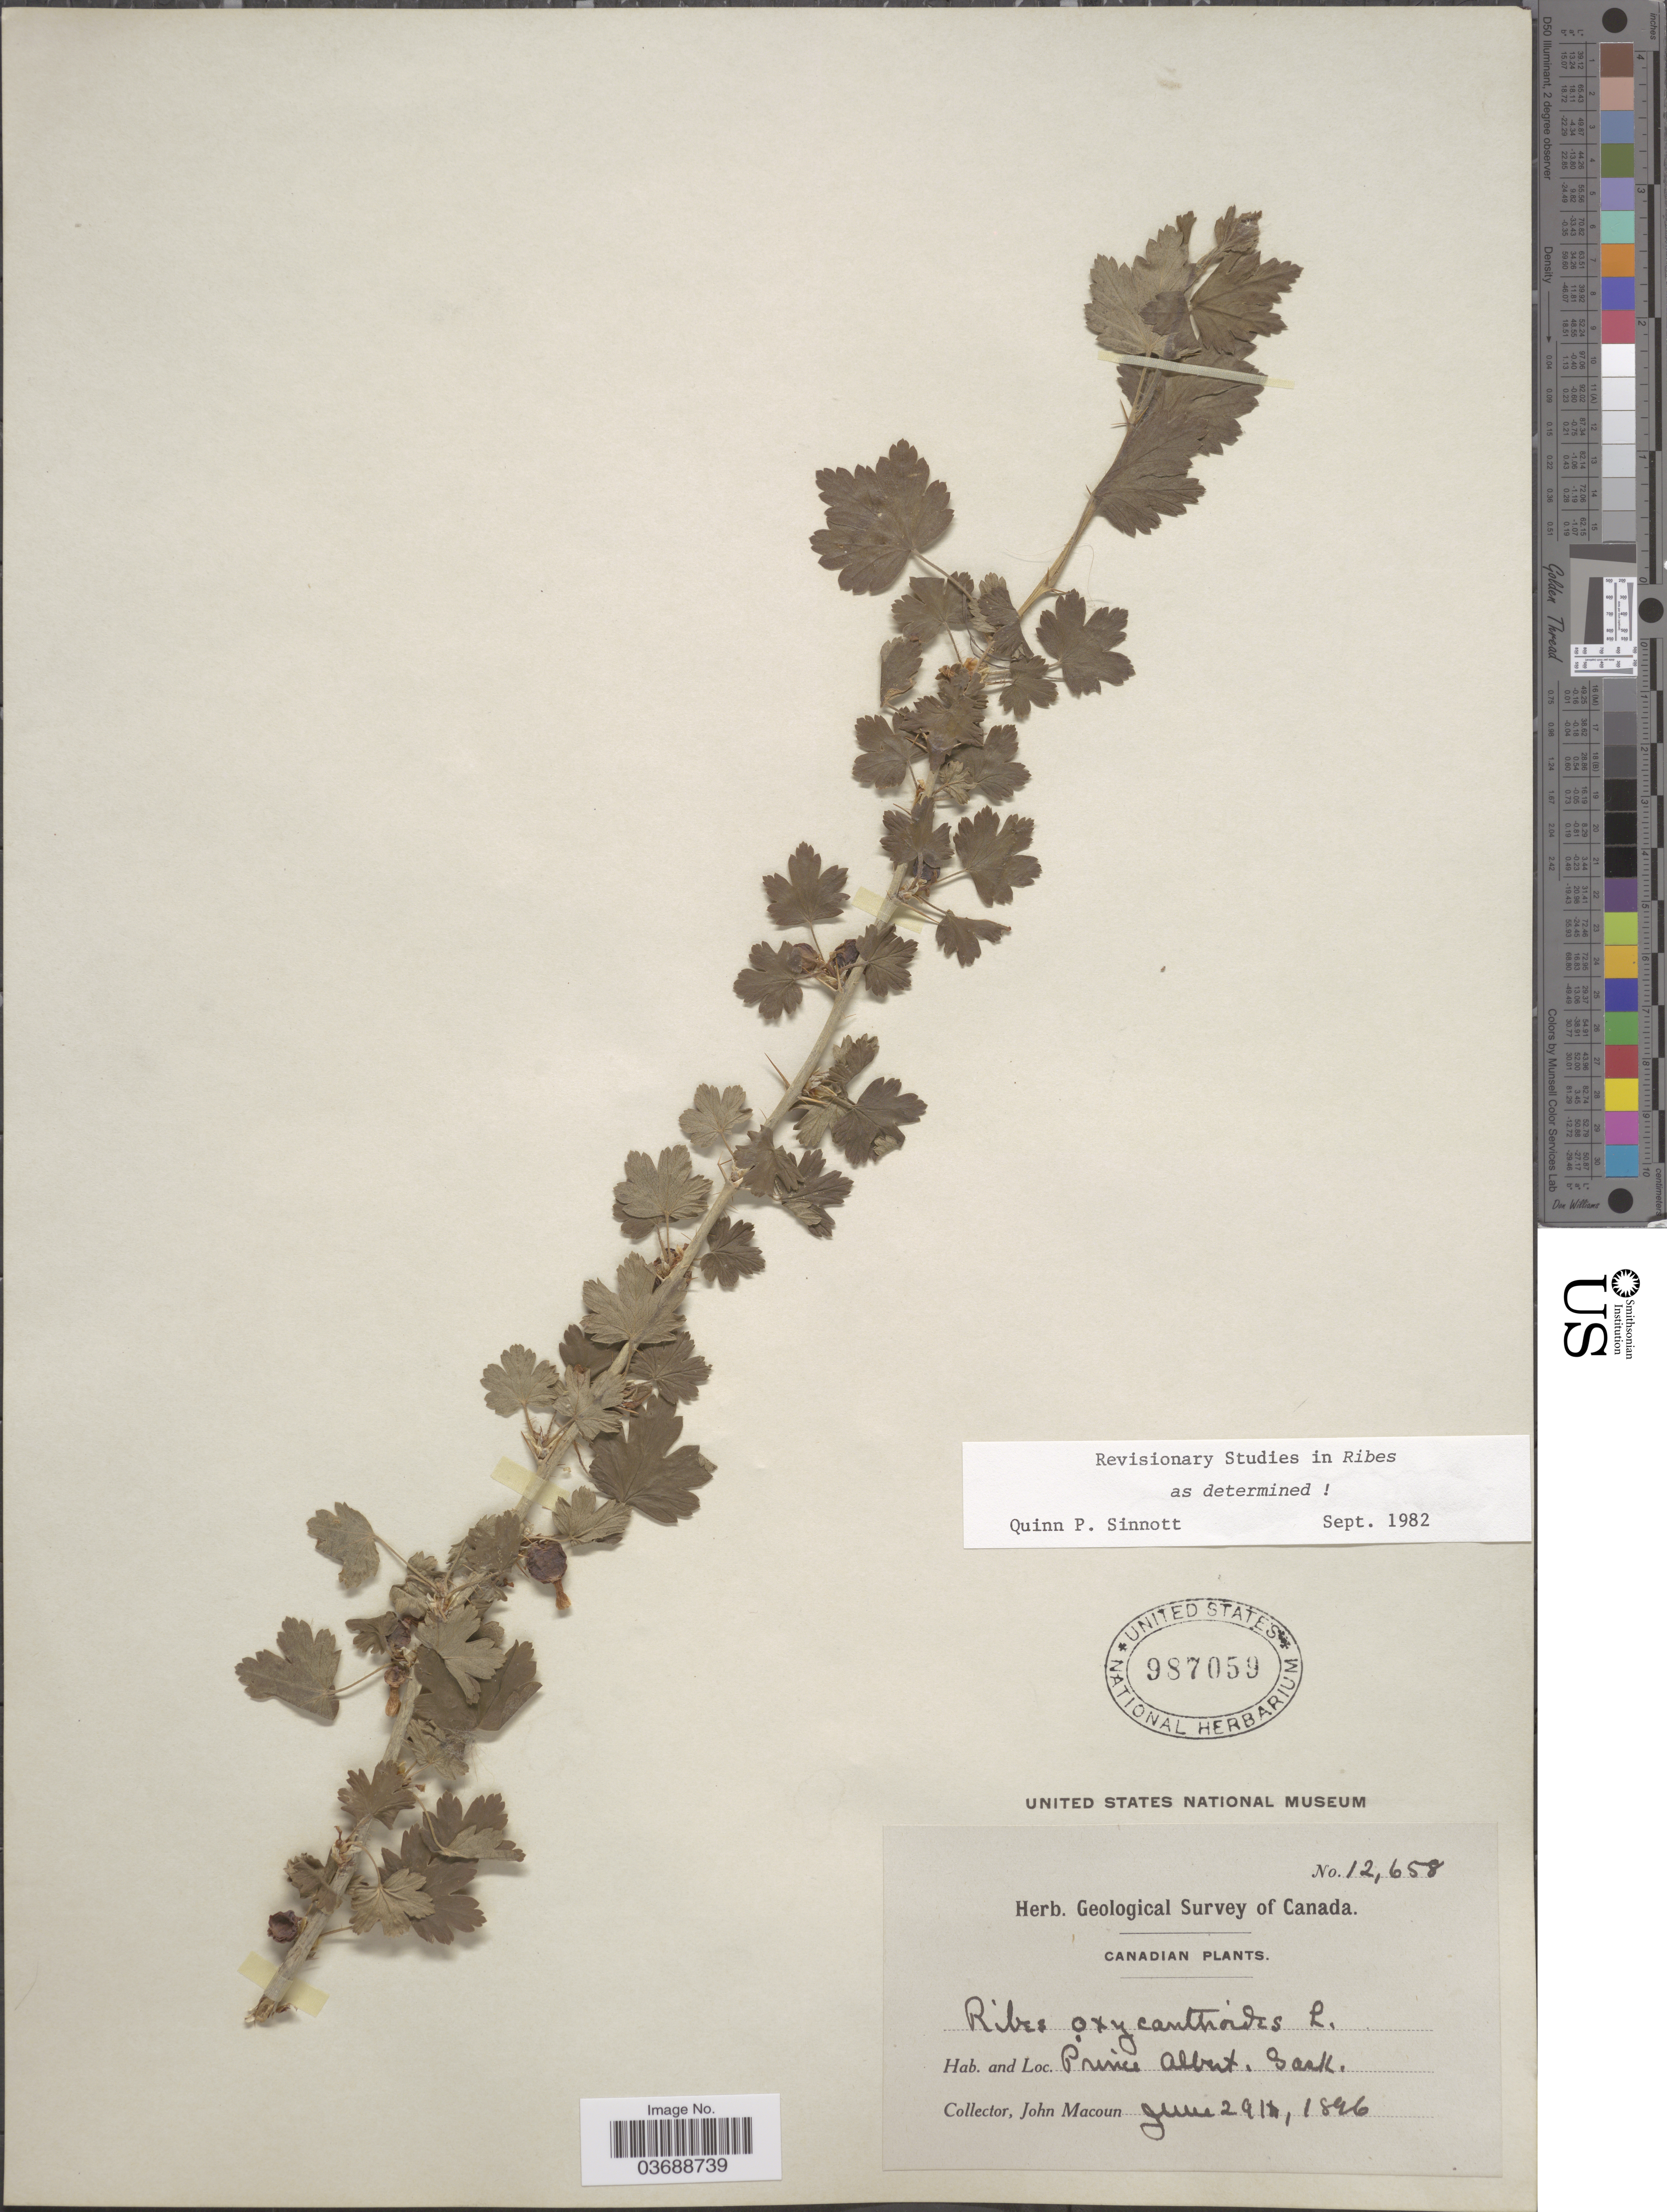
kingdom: Plantae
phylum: Tracheophyta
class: Magnoliopsida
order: Saxifragales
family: Grossulariaceae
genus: Ribes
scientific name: Ribes oxyacanthoides subsp. oxyacanthoides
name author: L.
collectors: J. Macoun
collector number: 12658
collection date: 1896-06-29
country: Canada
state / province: Saskatchewan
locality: Prince Albert. Sask.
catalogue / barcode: US 987059